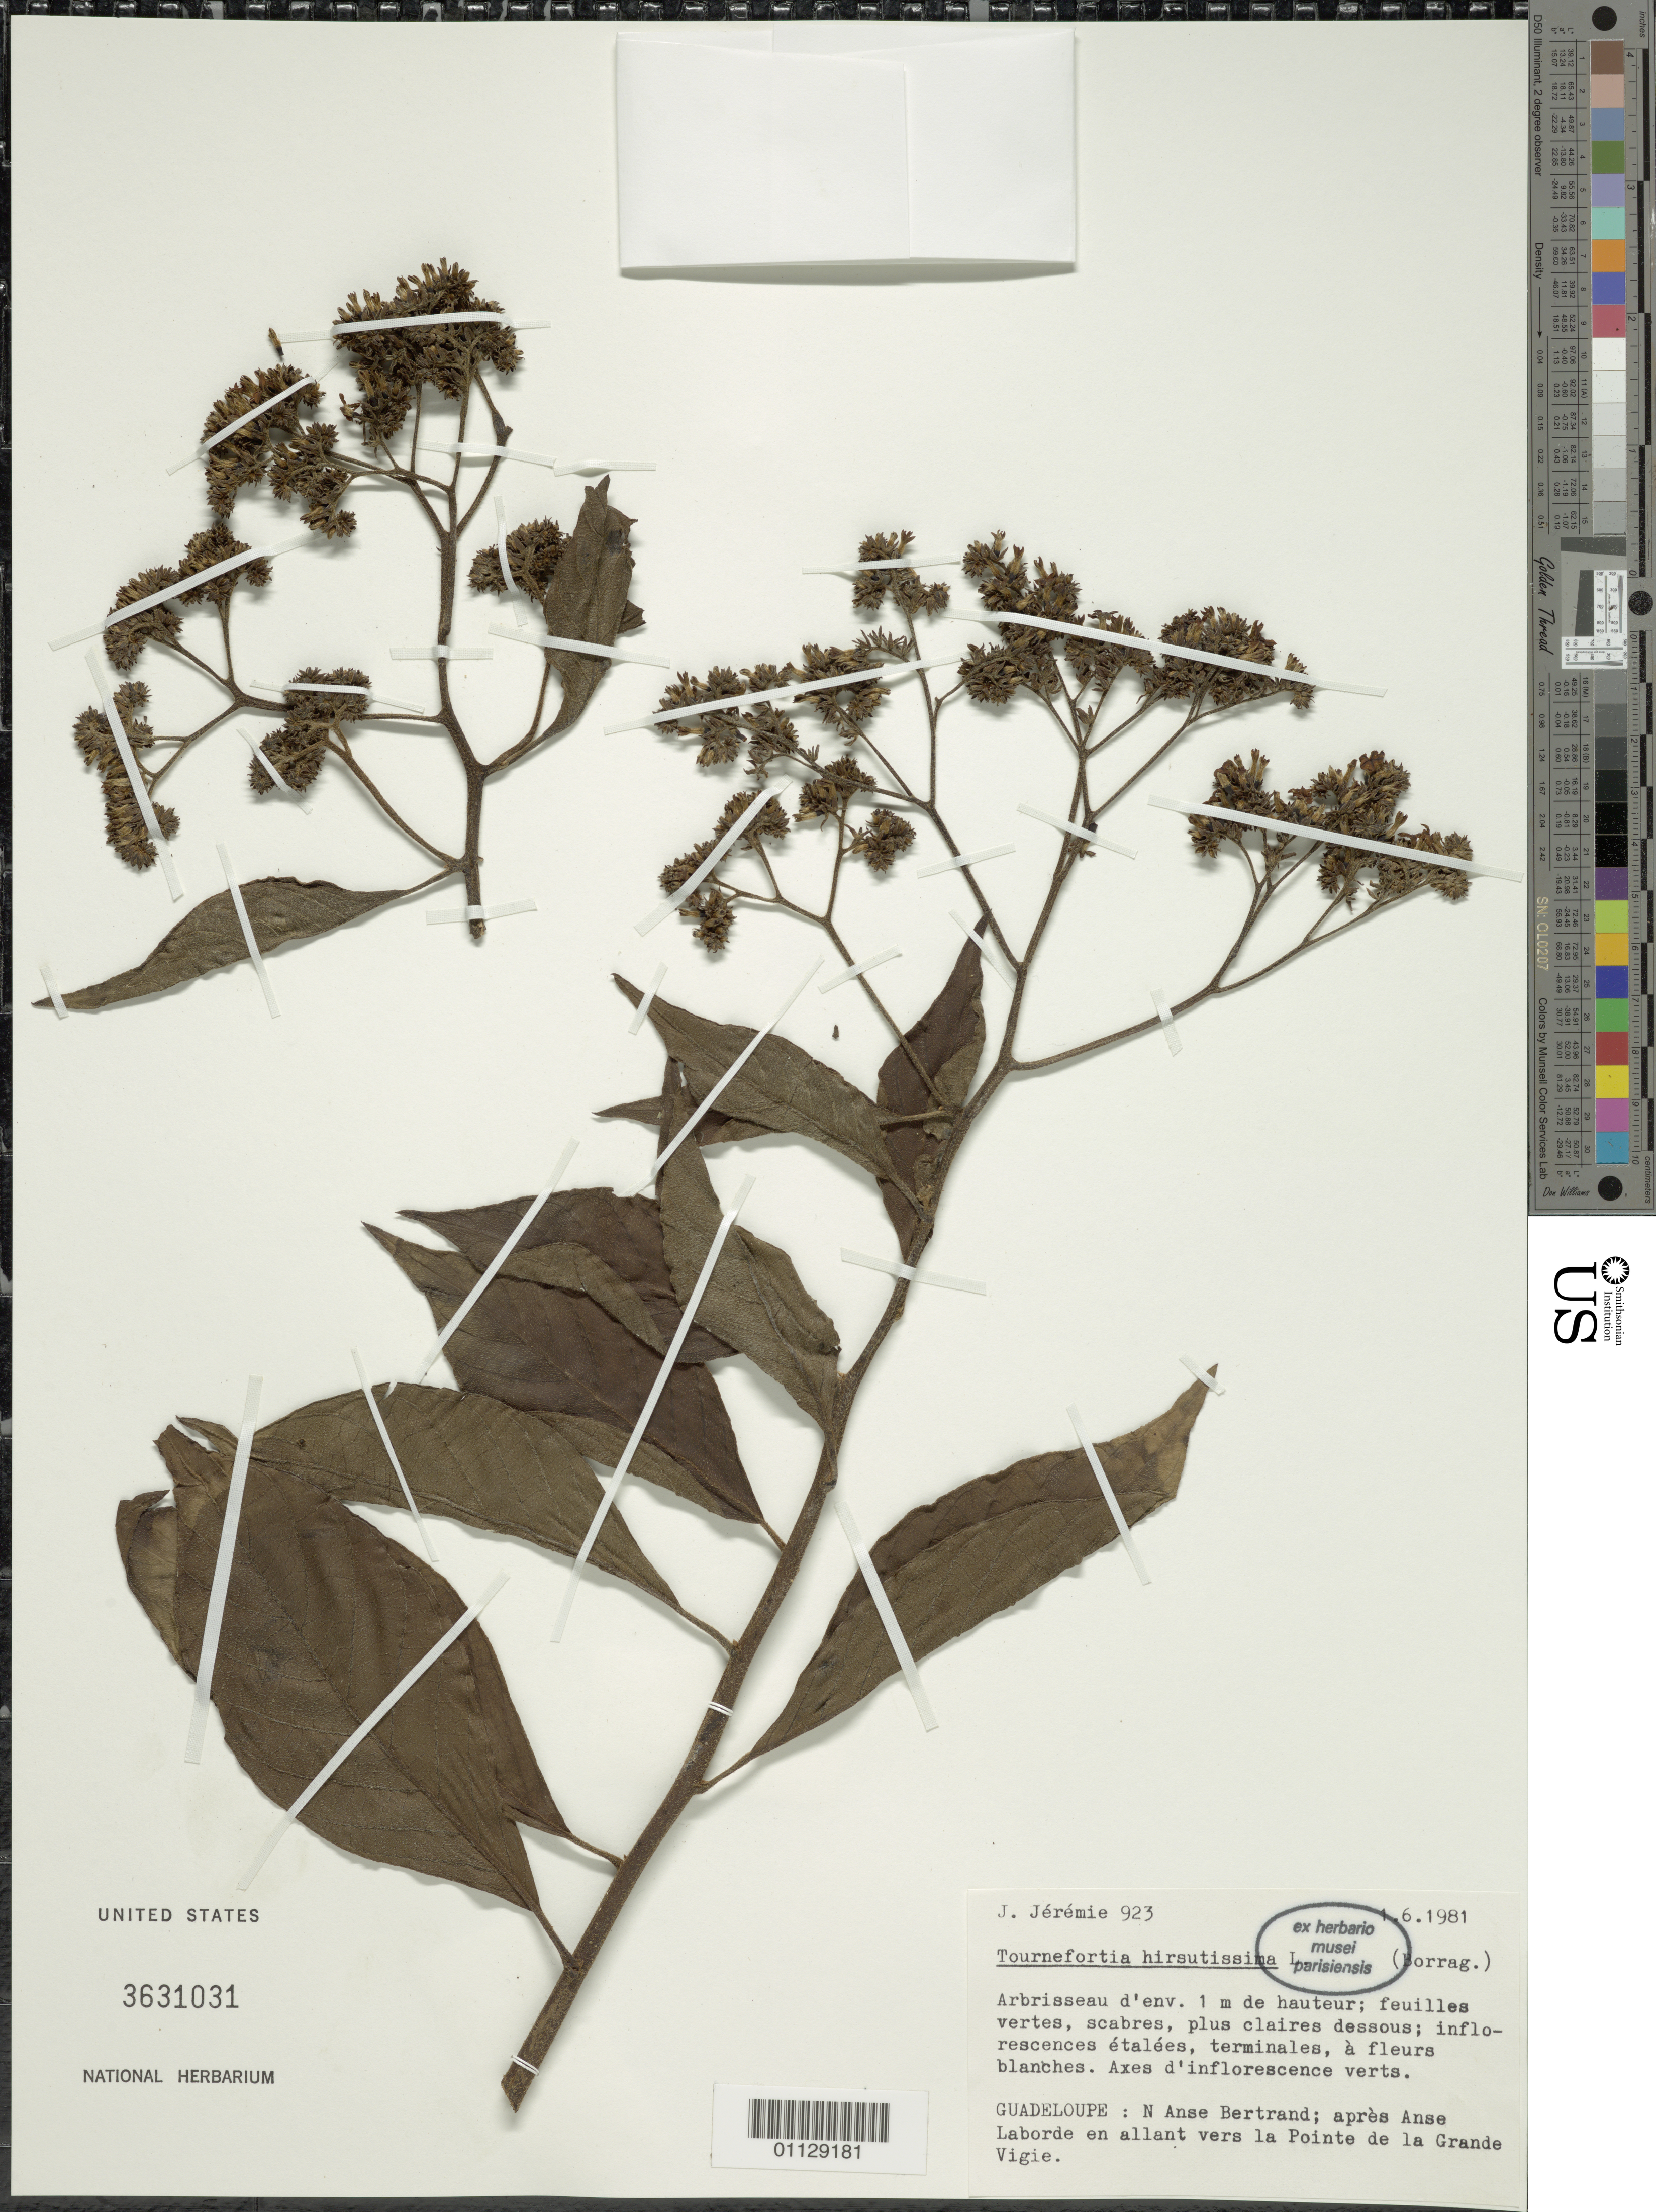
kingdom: Plantae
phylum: Tracheophyta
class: Magnoliopsida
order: Boraginales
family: Heliotropiaceae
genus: Tournefortia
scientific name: Tournefortia hirsutissima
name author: L.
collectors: J. Jérémie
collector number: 923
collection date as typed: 01 Jun 1981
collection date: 1981-06-01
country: Guadeloupe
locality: Arbrisseau d'env i m. de hauteur; feuilles vertes, scabres, plus claires dessous; inflorenscences etalees, terminales, a fleurs blanches. Axes d'inflorescence verts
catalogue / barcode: US 3631031